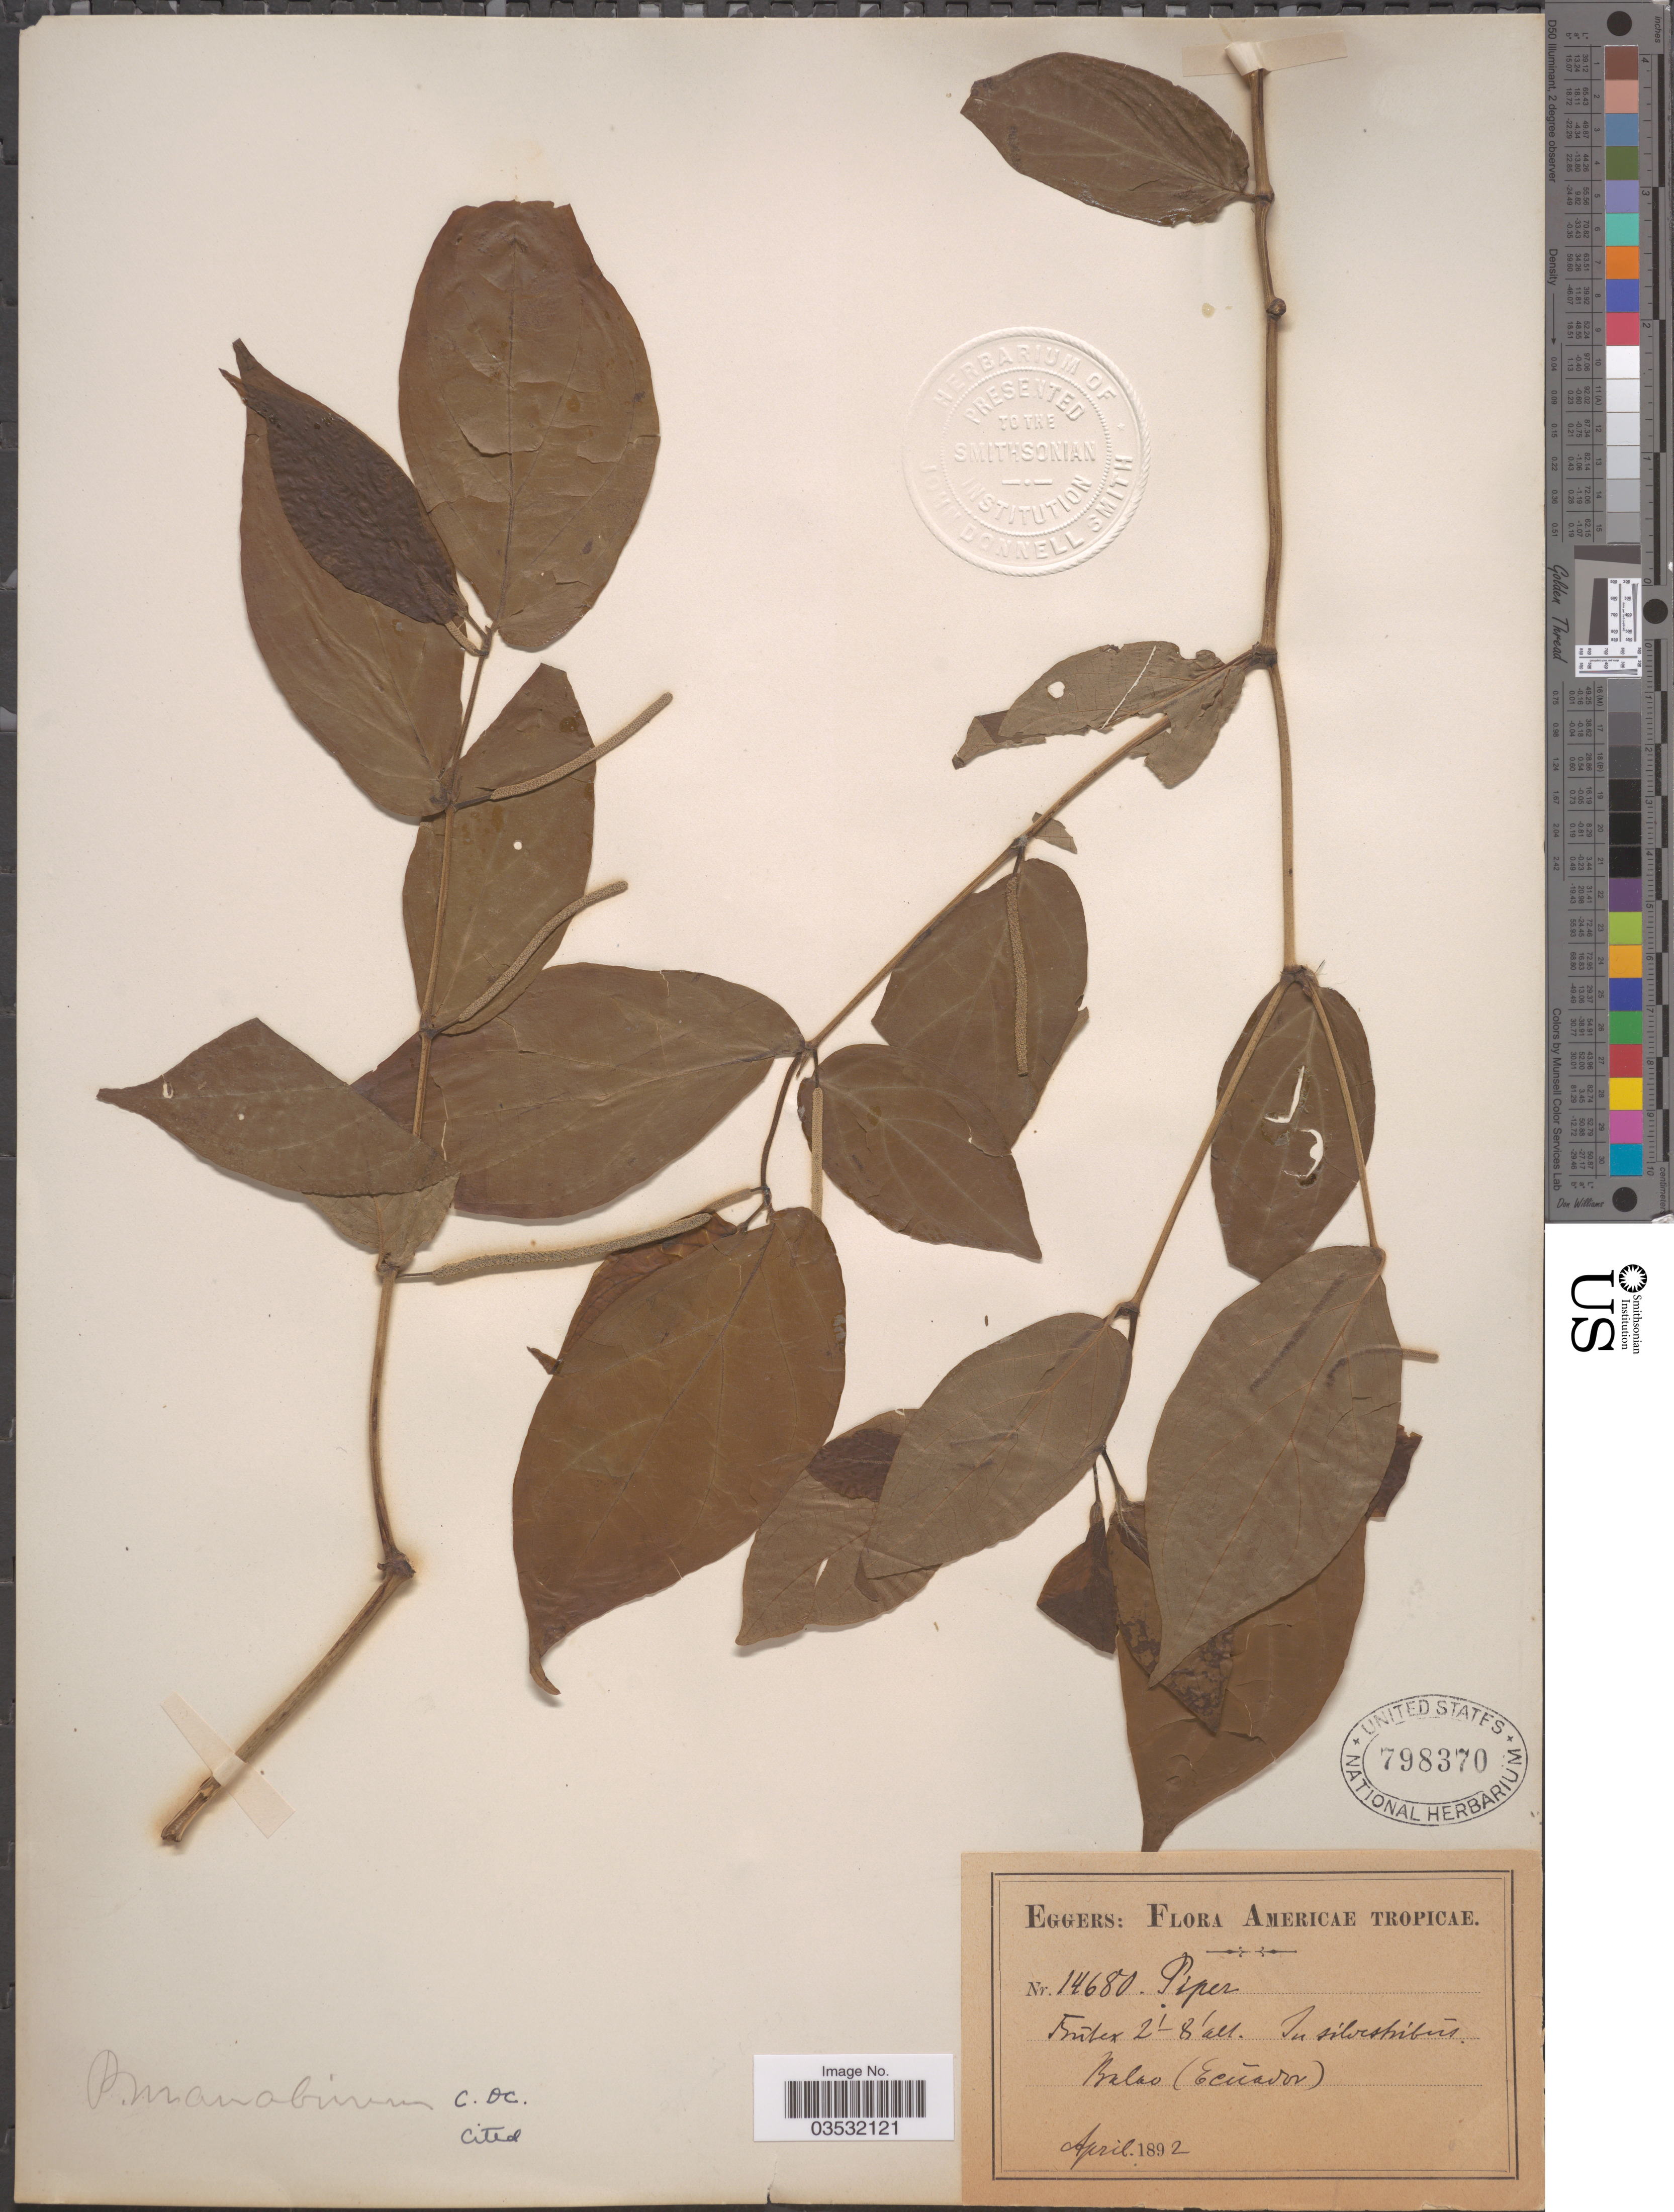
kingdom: Plantae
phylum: Tracheophyta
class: Magnoliopsida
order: Piperales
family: Piperaceae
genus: Piper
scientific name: Piper manabinum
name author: C. DC.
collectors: -. Eggers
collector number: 14680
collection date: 1892-04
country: Ecuador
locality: Americae Tropicae. Balao.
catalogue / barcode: US 798370